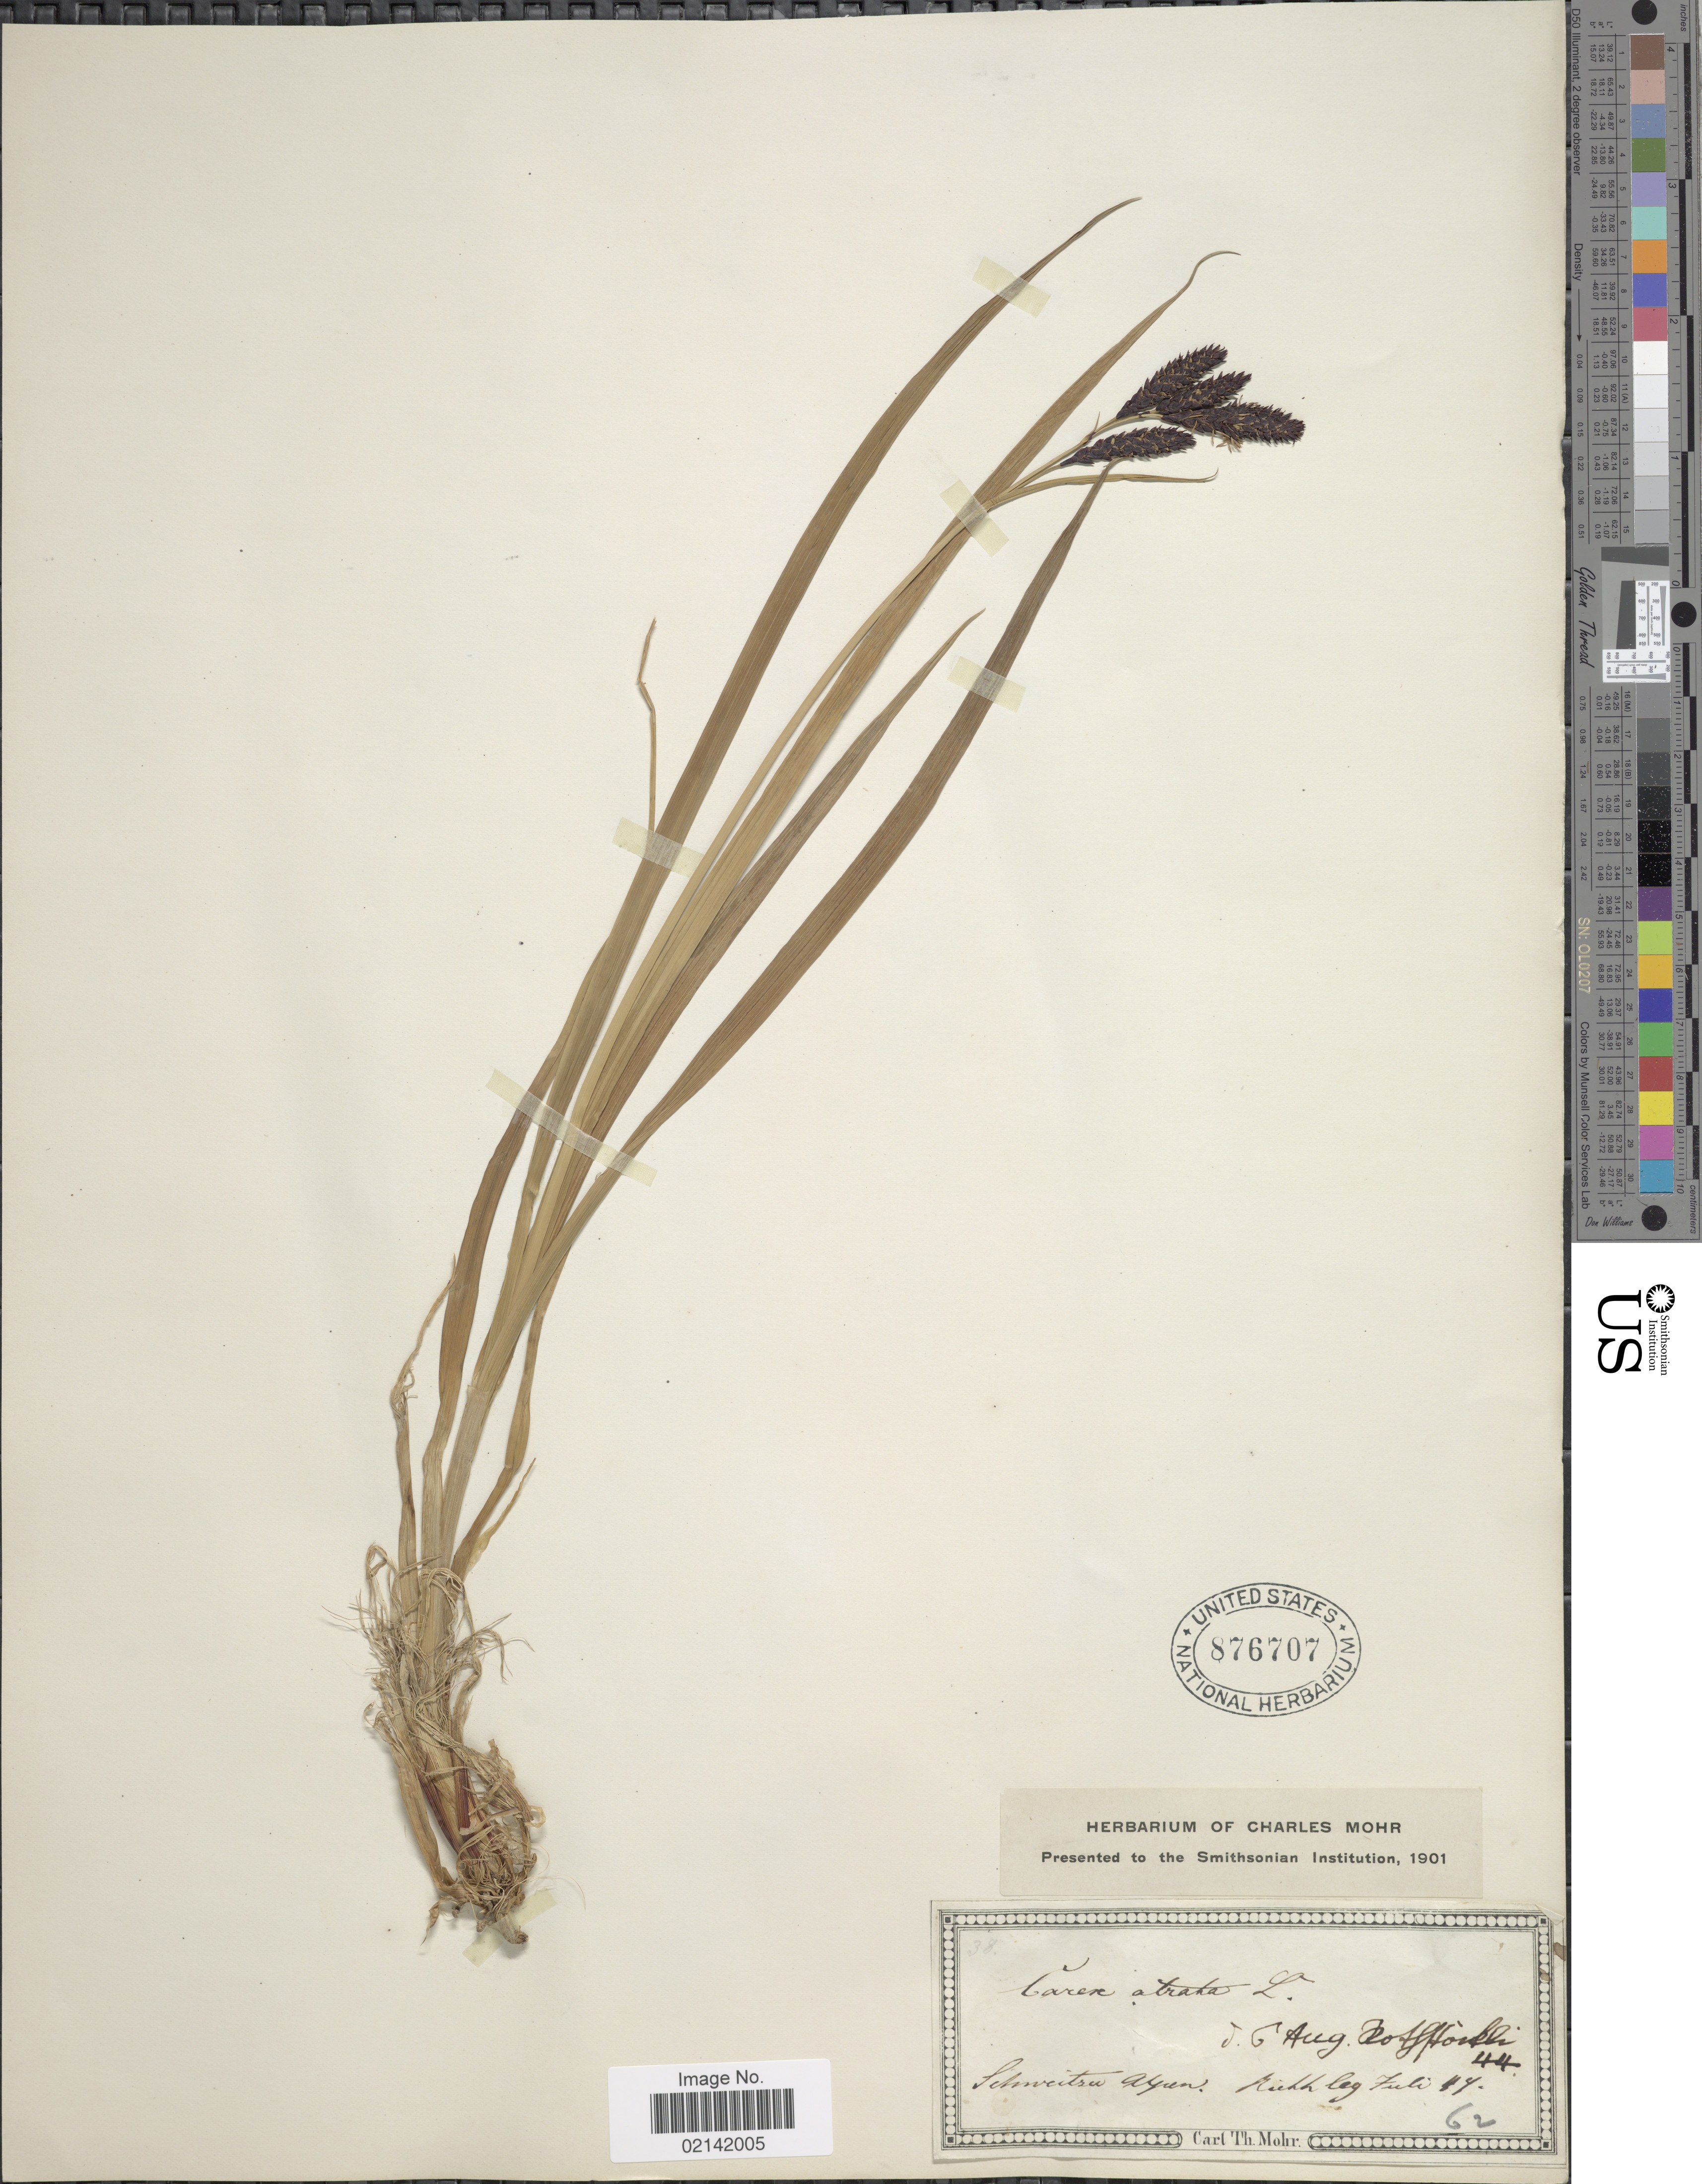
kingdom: Plantae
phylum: Tracheophyta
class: Liliopsida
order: Poales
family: Cyperaceae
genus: Carex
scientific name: Carex atrata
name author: L.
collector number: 62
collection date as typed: Transcribed d/m/y: /7/44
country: Switzerland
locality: Schweitser Alpen.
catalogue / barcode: US 876707